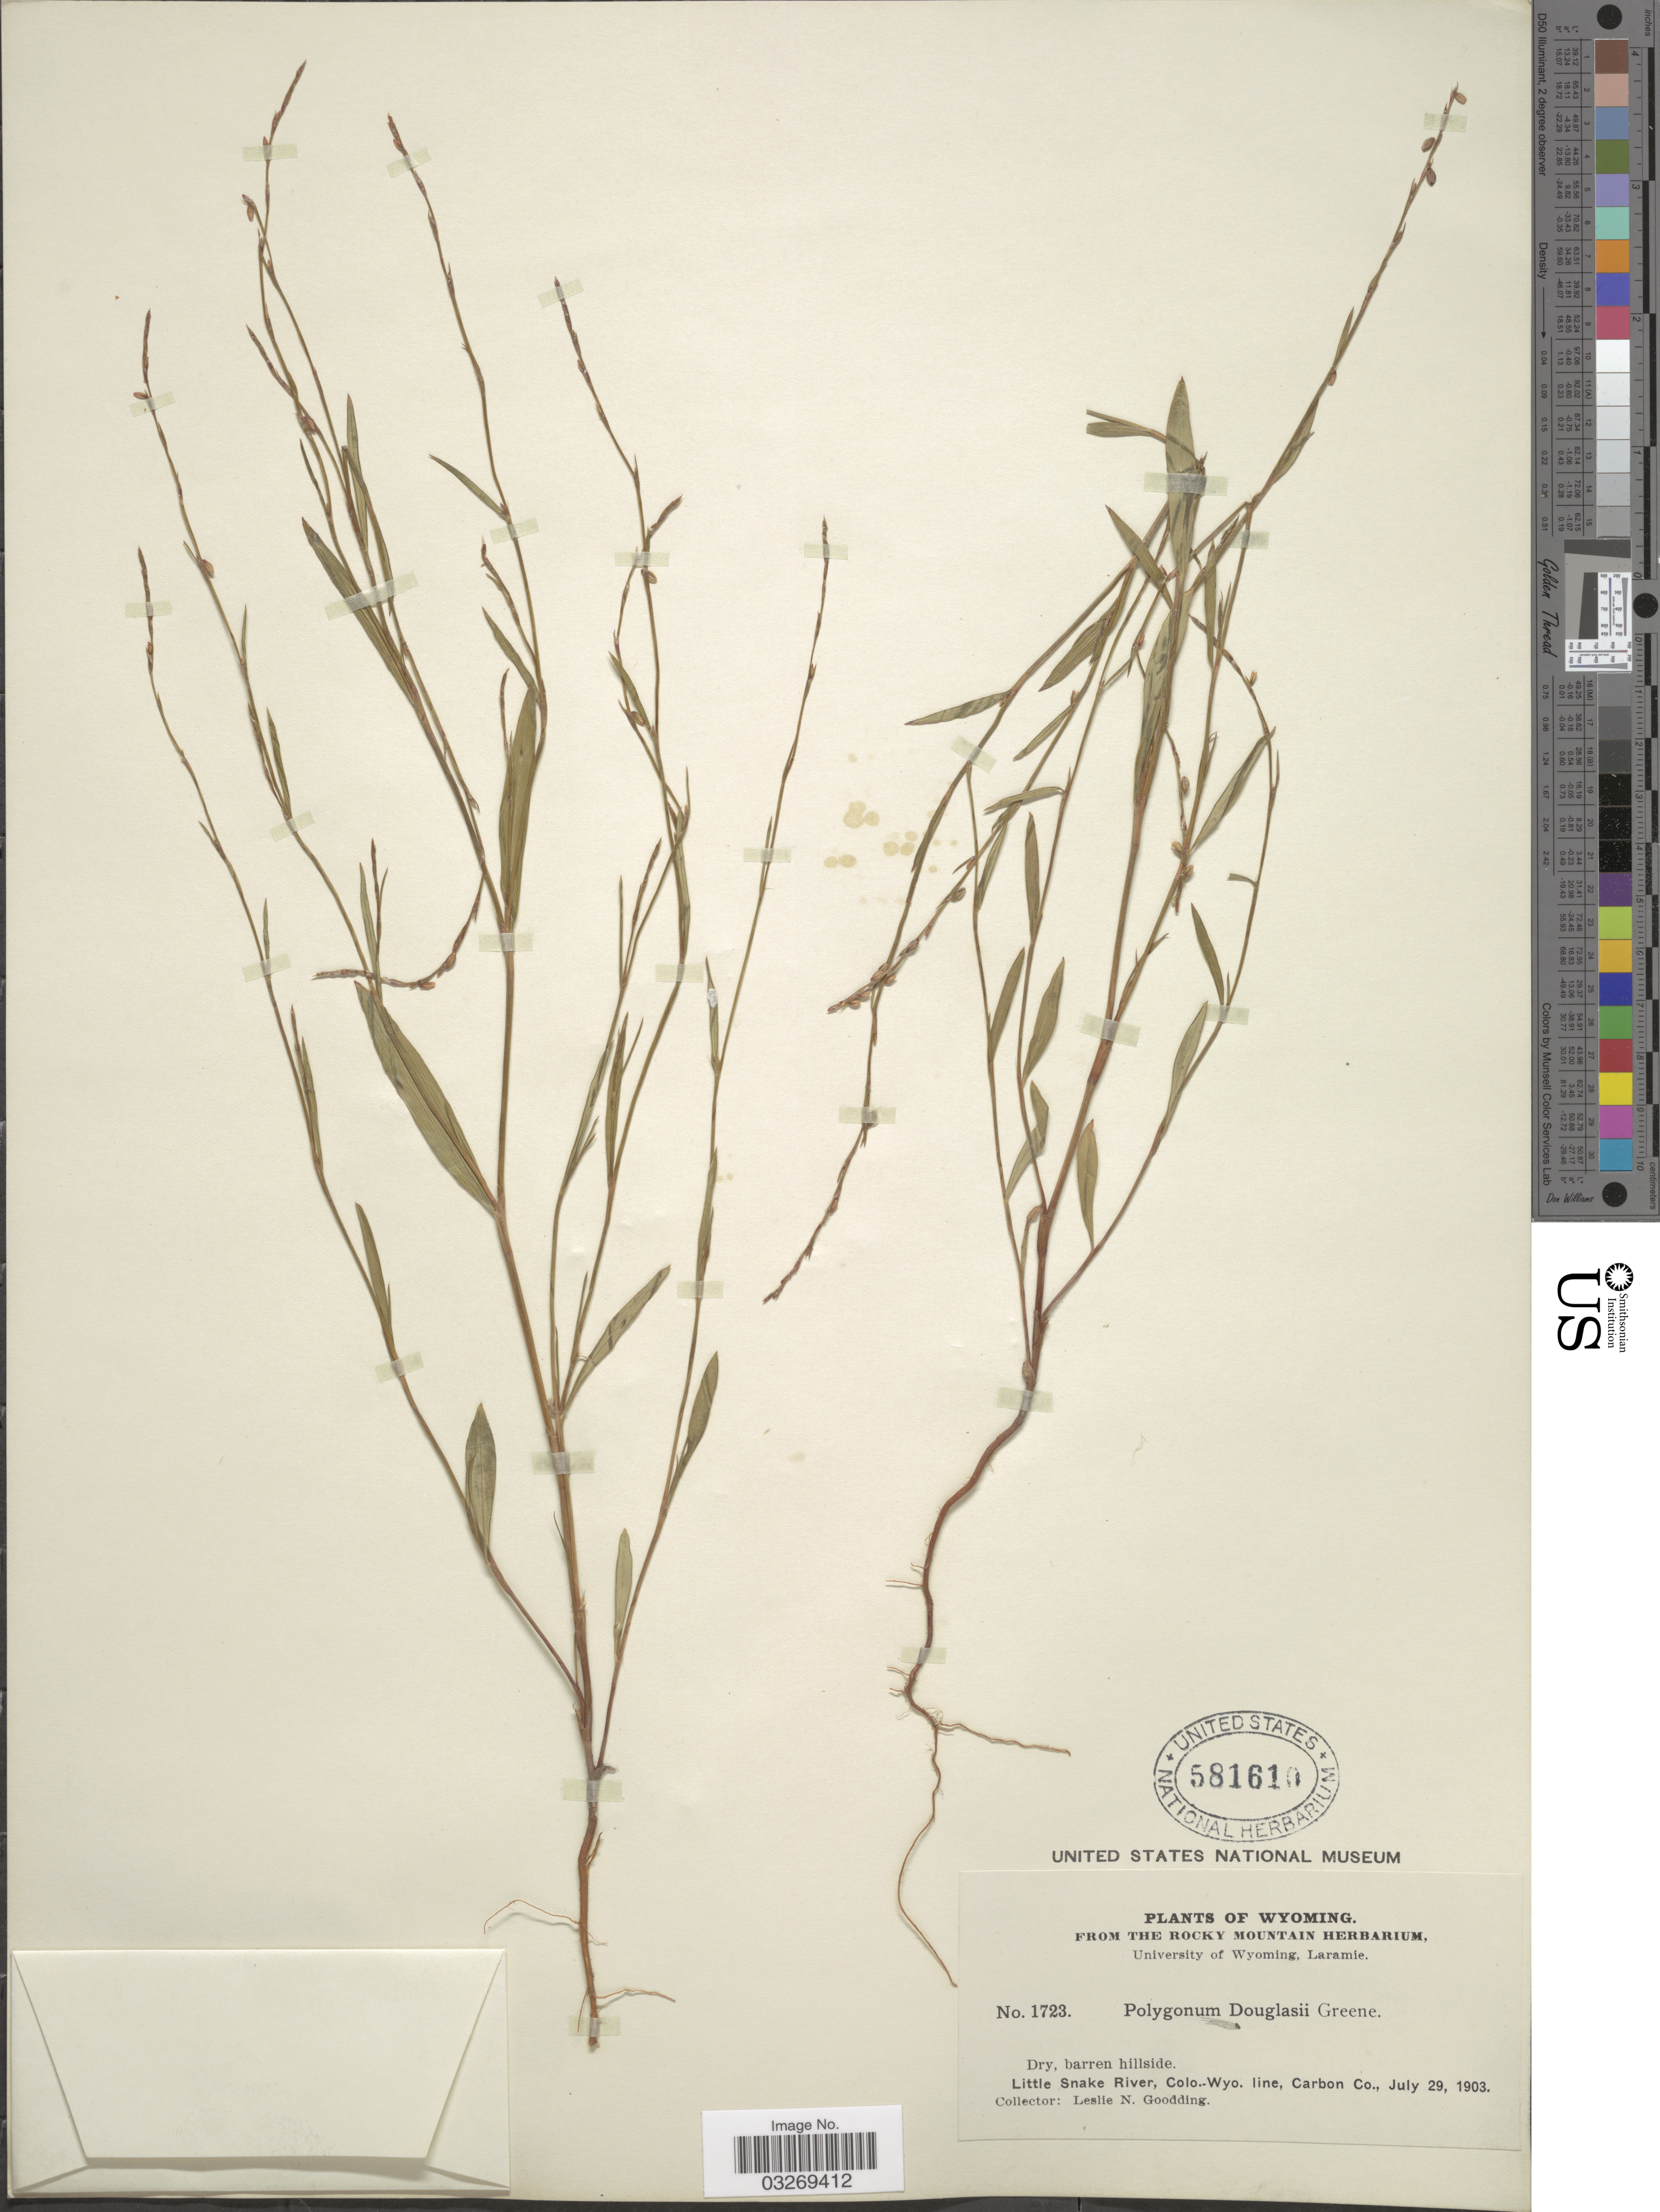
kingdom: Plantae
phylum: Tracheophyta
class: Magnoliopsida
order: Caryophyllales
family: Polygonaceae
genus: Polygonum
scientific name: Polygonum douglasii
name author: Greene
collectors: L. N. Goodding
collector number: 1723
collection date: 1903-07-29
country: United States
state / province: Wyoming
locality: Little Snake River, Colo.-Wyo. line, Carbon Co.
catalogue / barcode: US 581610